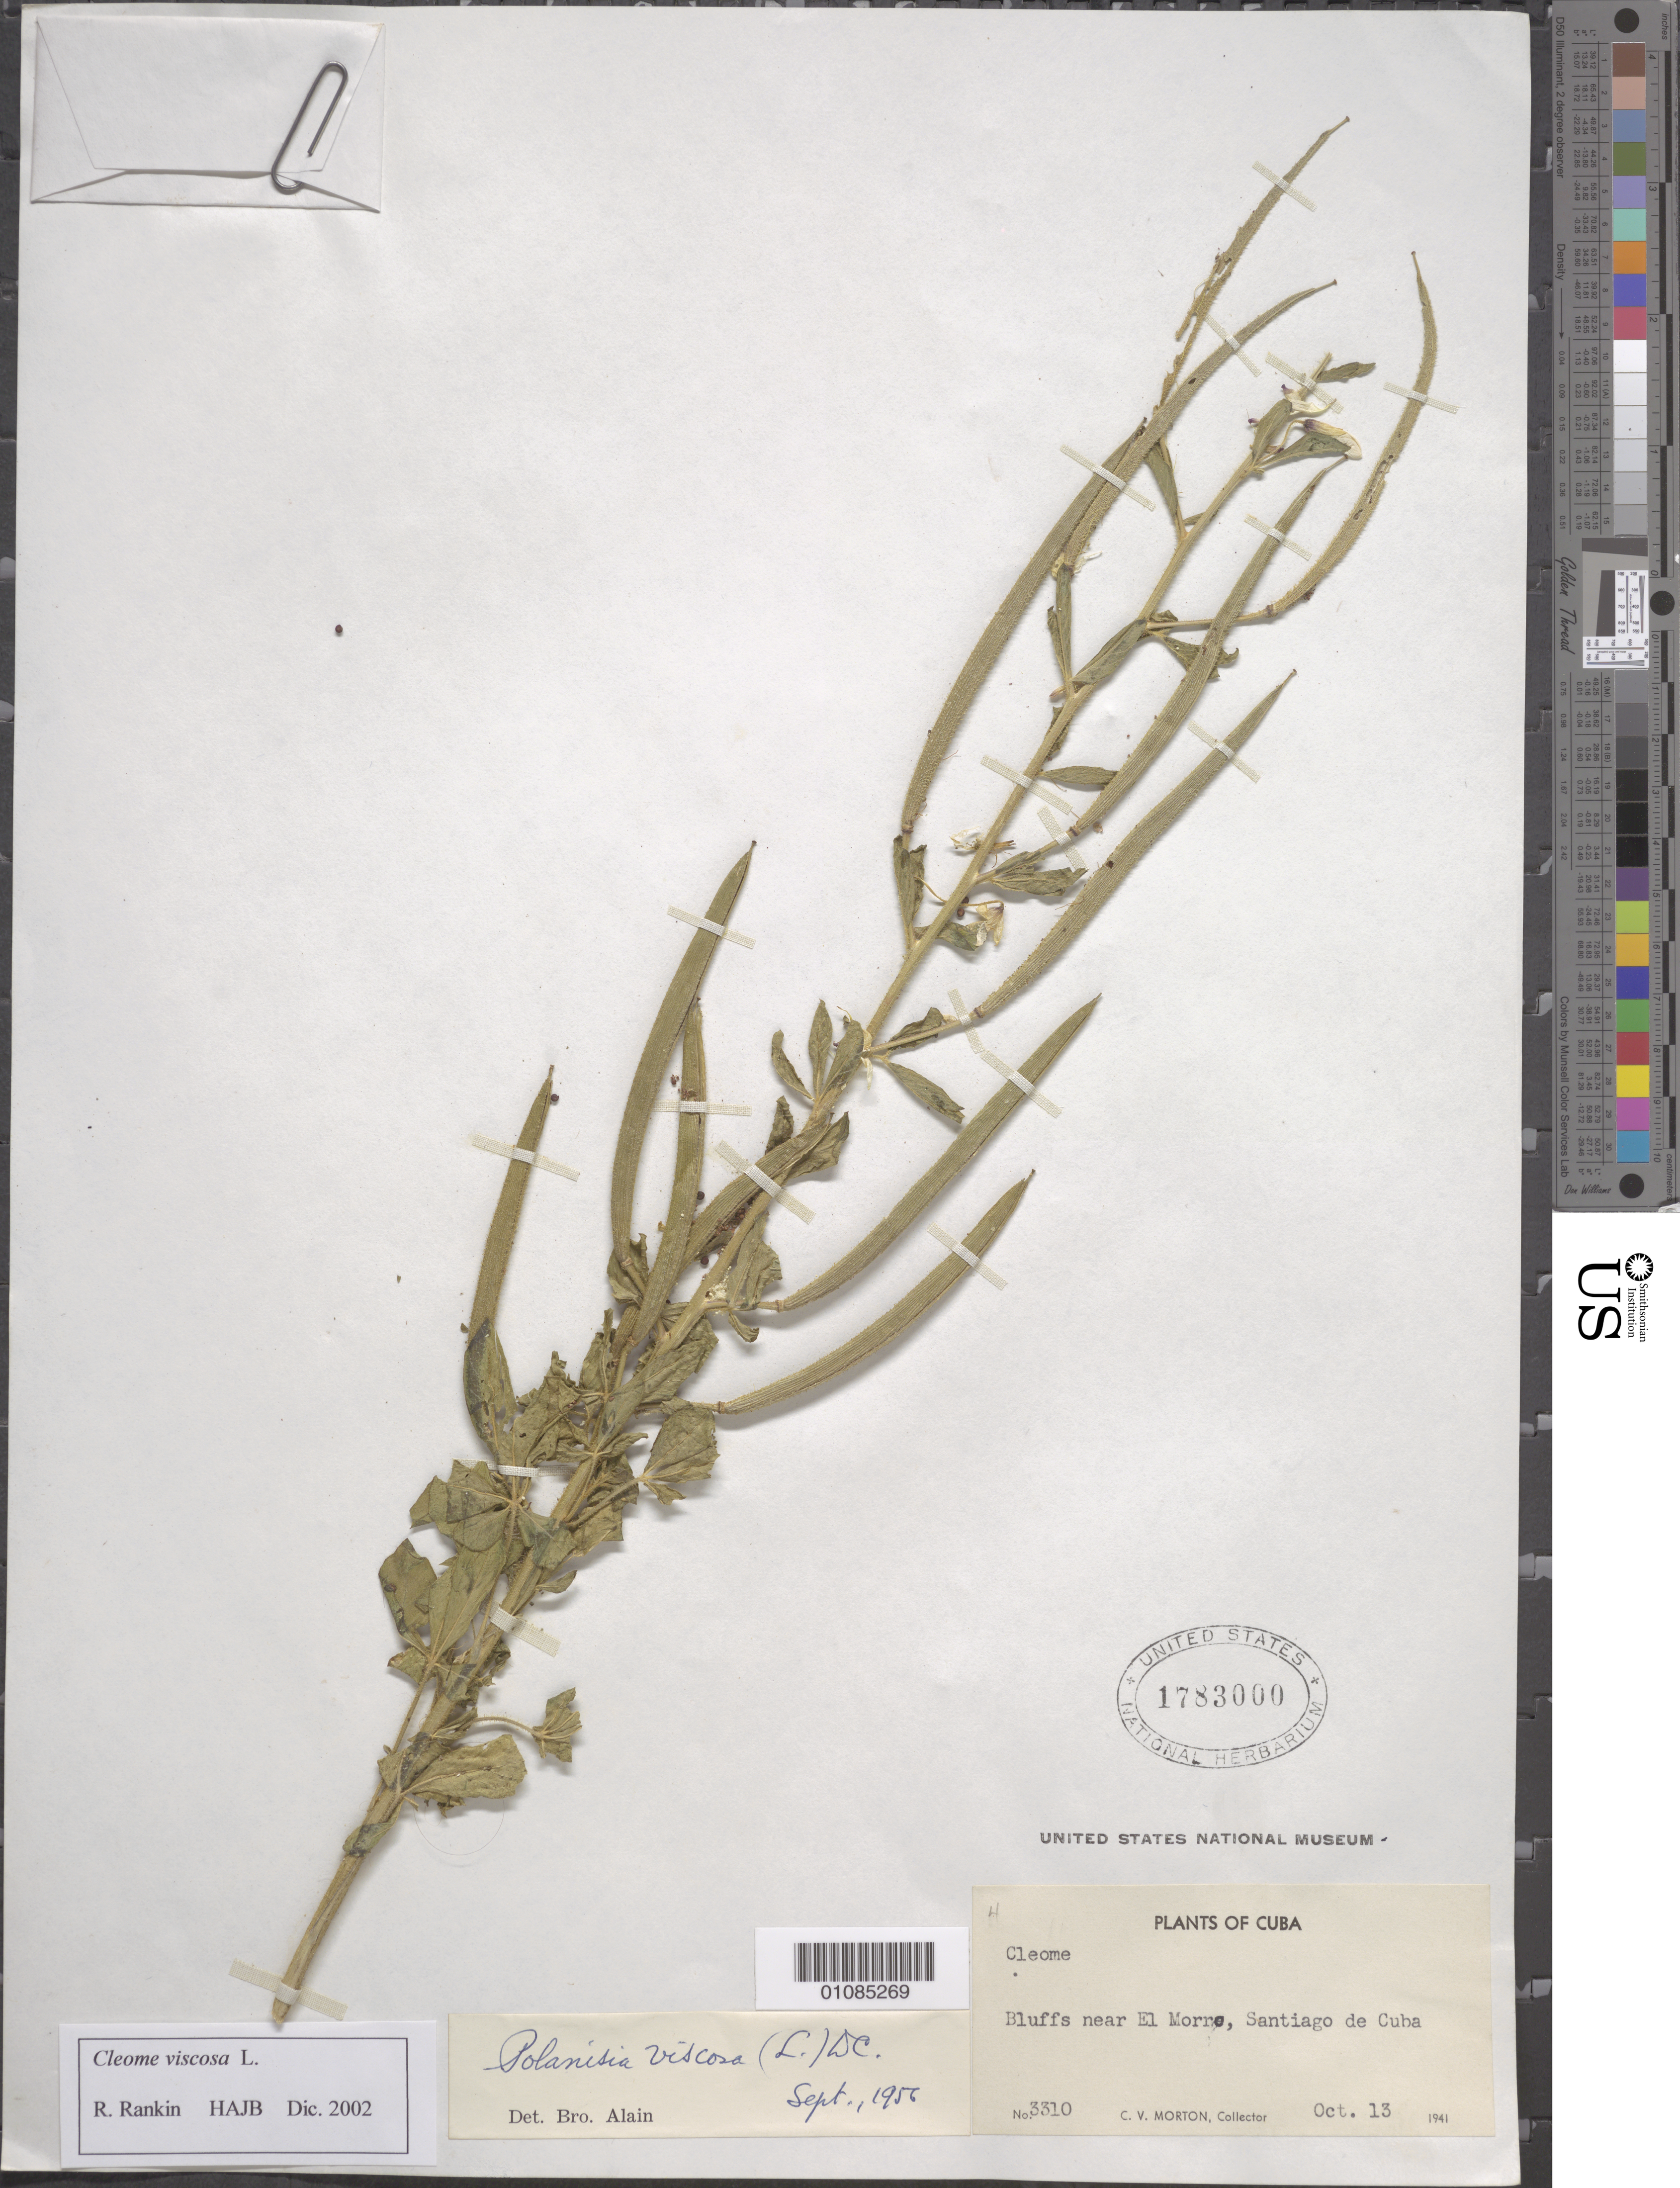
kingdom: Plantae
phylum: Tracheophyta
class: Magnoliopsida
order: Brassicales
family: Cleomaceae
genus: Arivela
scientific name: Arivela viscosa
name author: (L.) Raf.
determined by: Strong, M. T., (US), Smithsonian Institution - National Museum of Natural History (UNITED STATES)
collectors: C. V. Morton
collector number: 3310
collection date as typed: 13 Oct 1941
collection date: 1941-10-13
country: Cuba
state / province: Santiago de Cuba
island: Cuba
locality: Bluffs near El Morro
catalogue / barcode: US 1783000